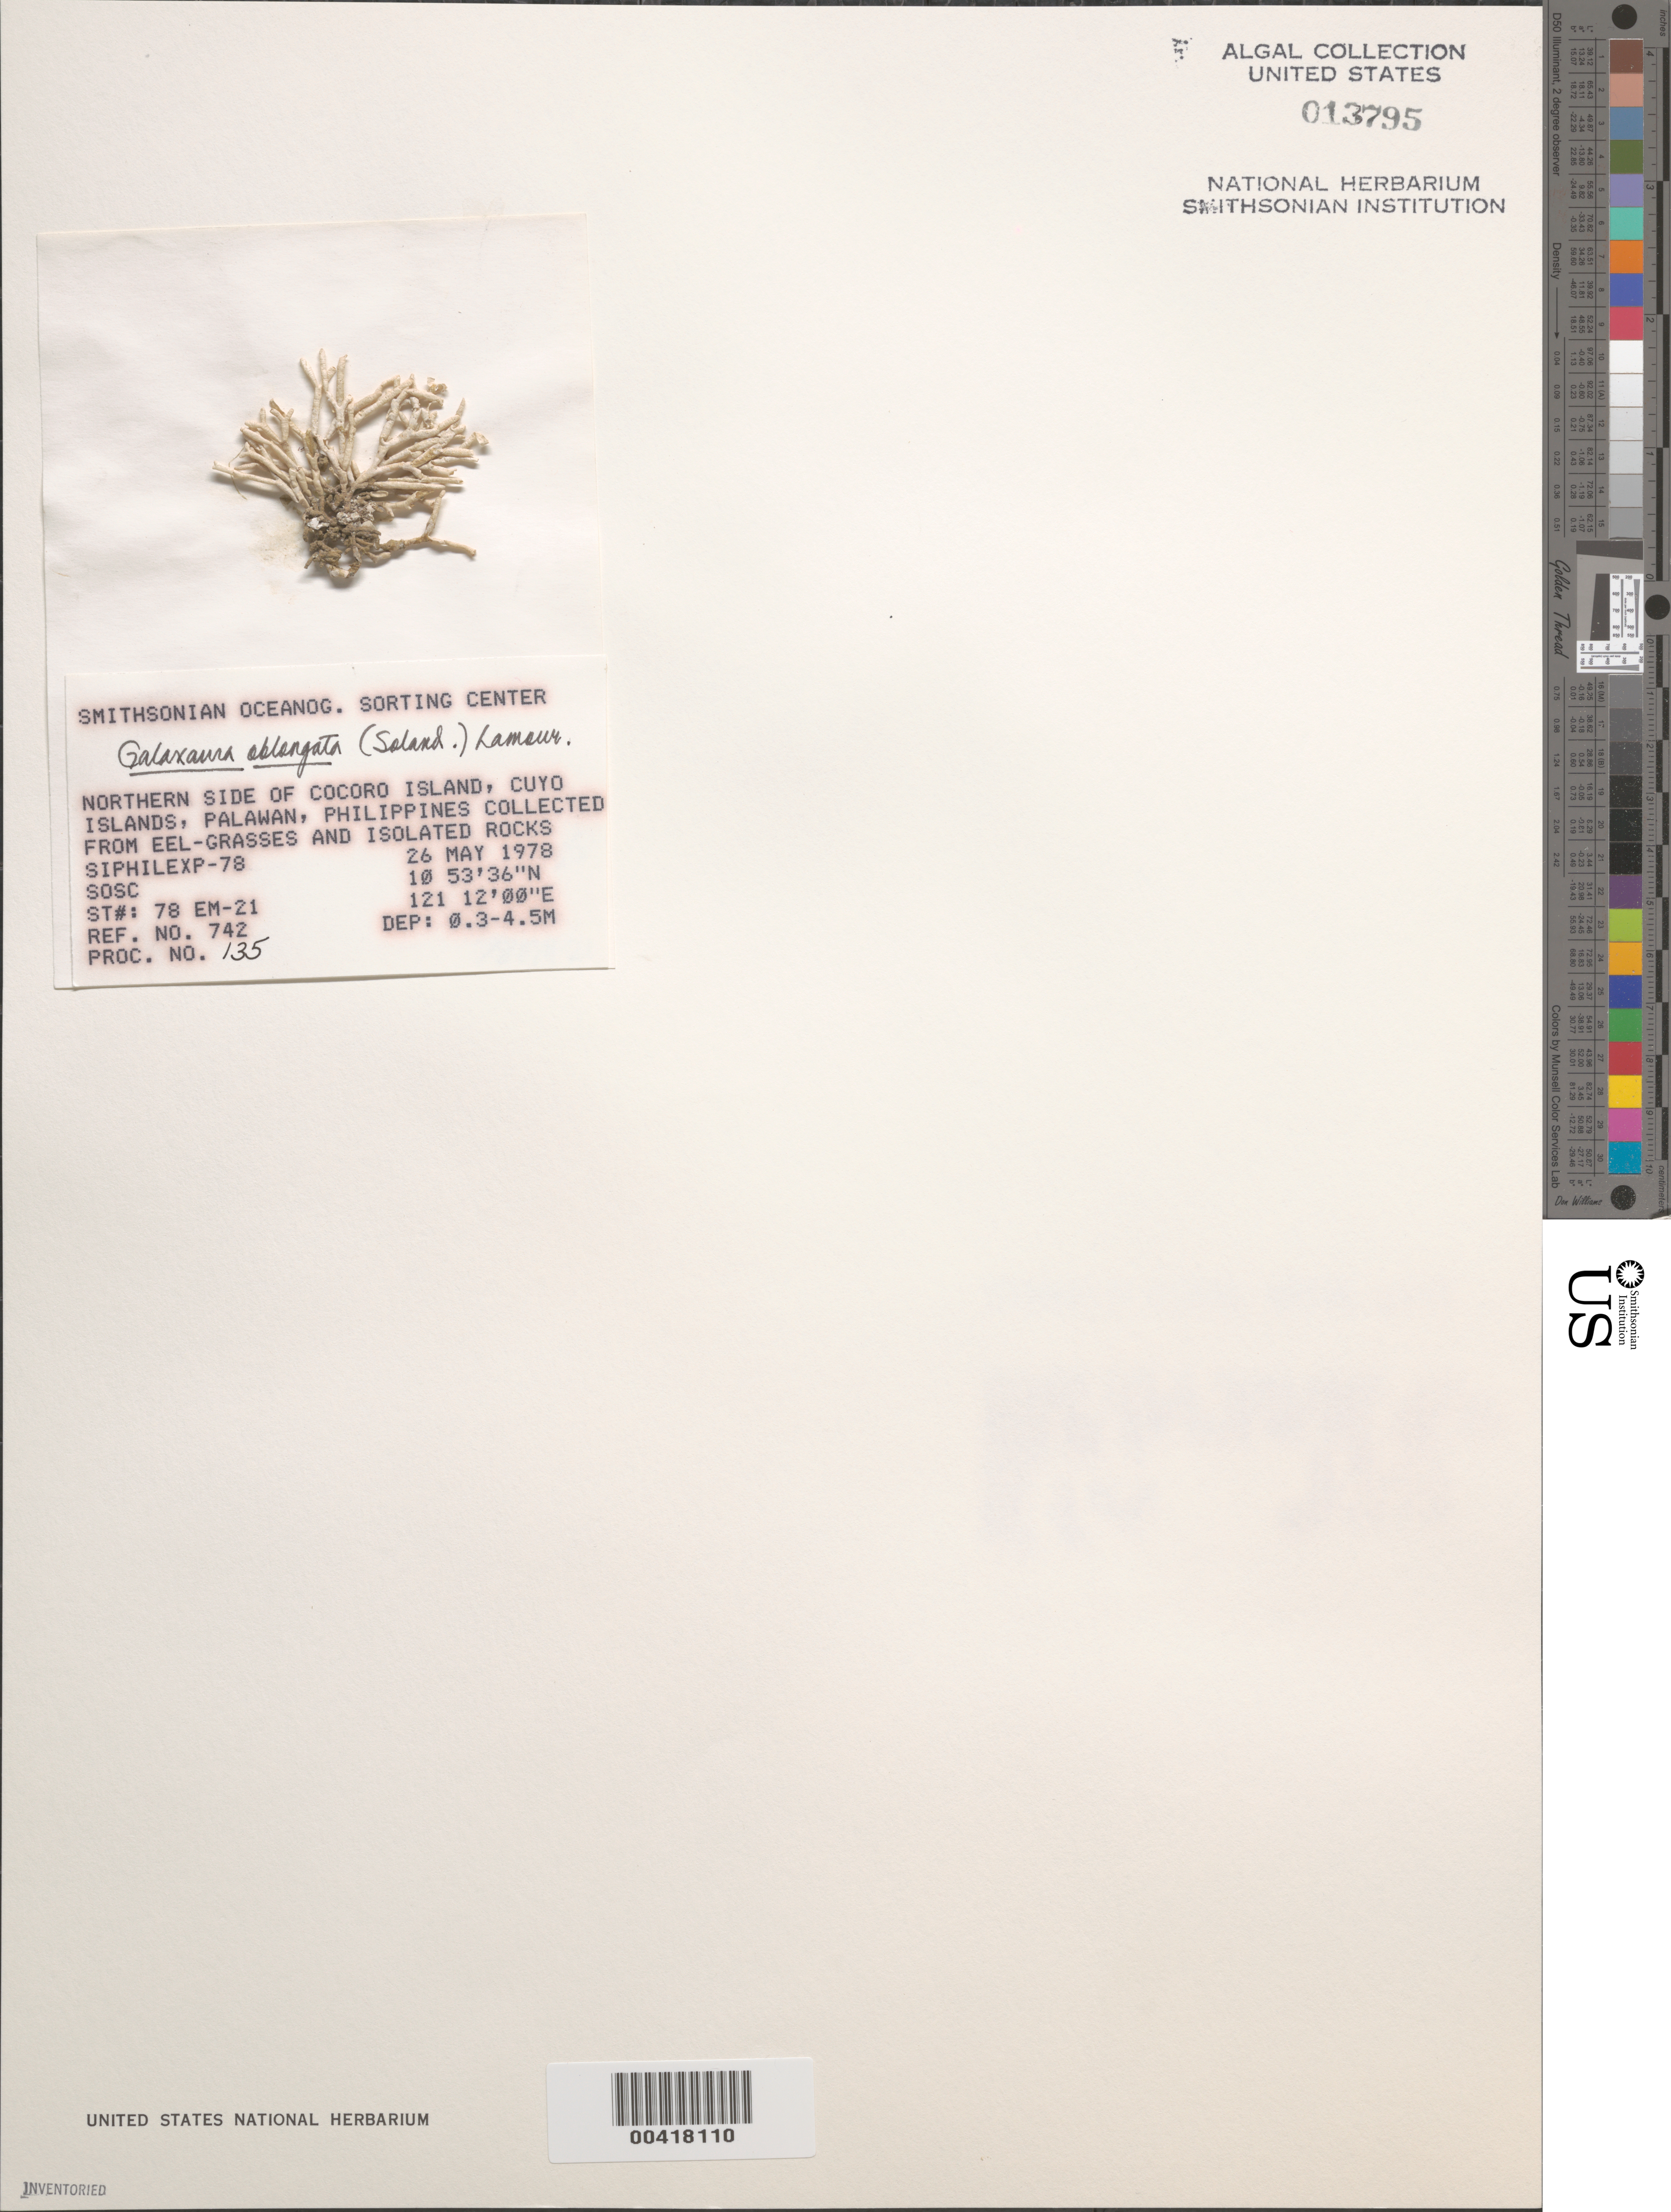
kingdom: Plantae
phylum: Rhodophyta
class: Florideophyceae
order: Nemaliales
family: Galaxauraceae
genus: Tricleocarpa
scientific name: Tricleocarpa fragilis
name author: (L.) Huisman & R.A. Towns.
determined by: Algae name updating Project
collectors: SOSC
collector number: Station 78 EM-21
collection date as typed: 26 May 1978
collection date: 1978-05-26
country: Philippines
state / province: Mimaropa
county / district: Palawan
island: Cocoro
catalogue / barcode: US 13795